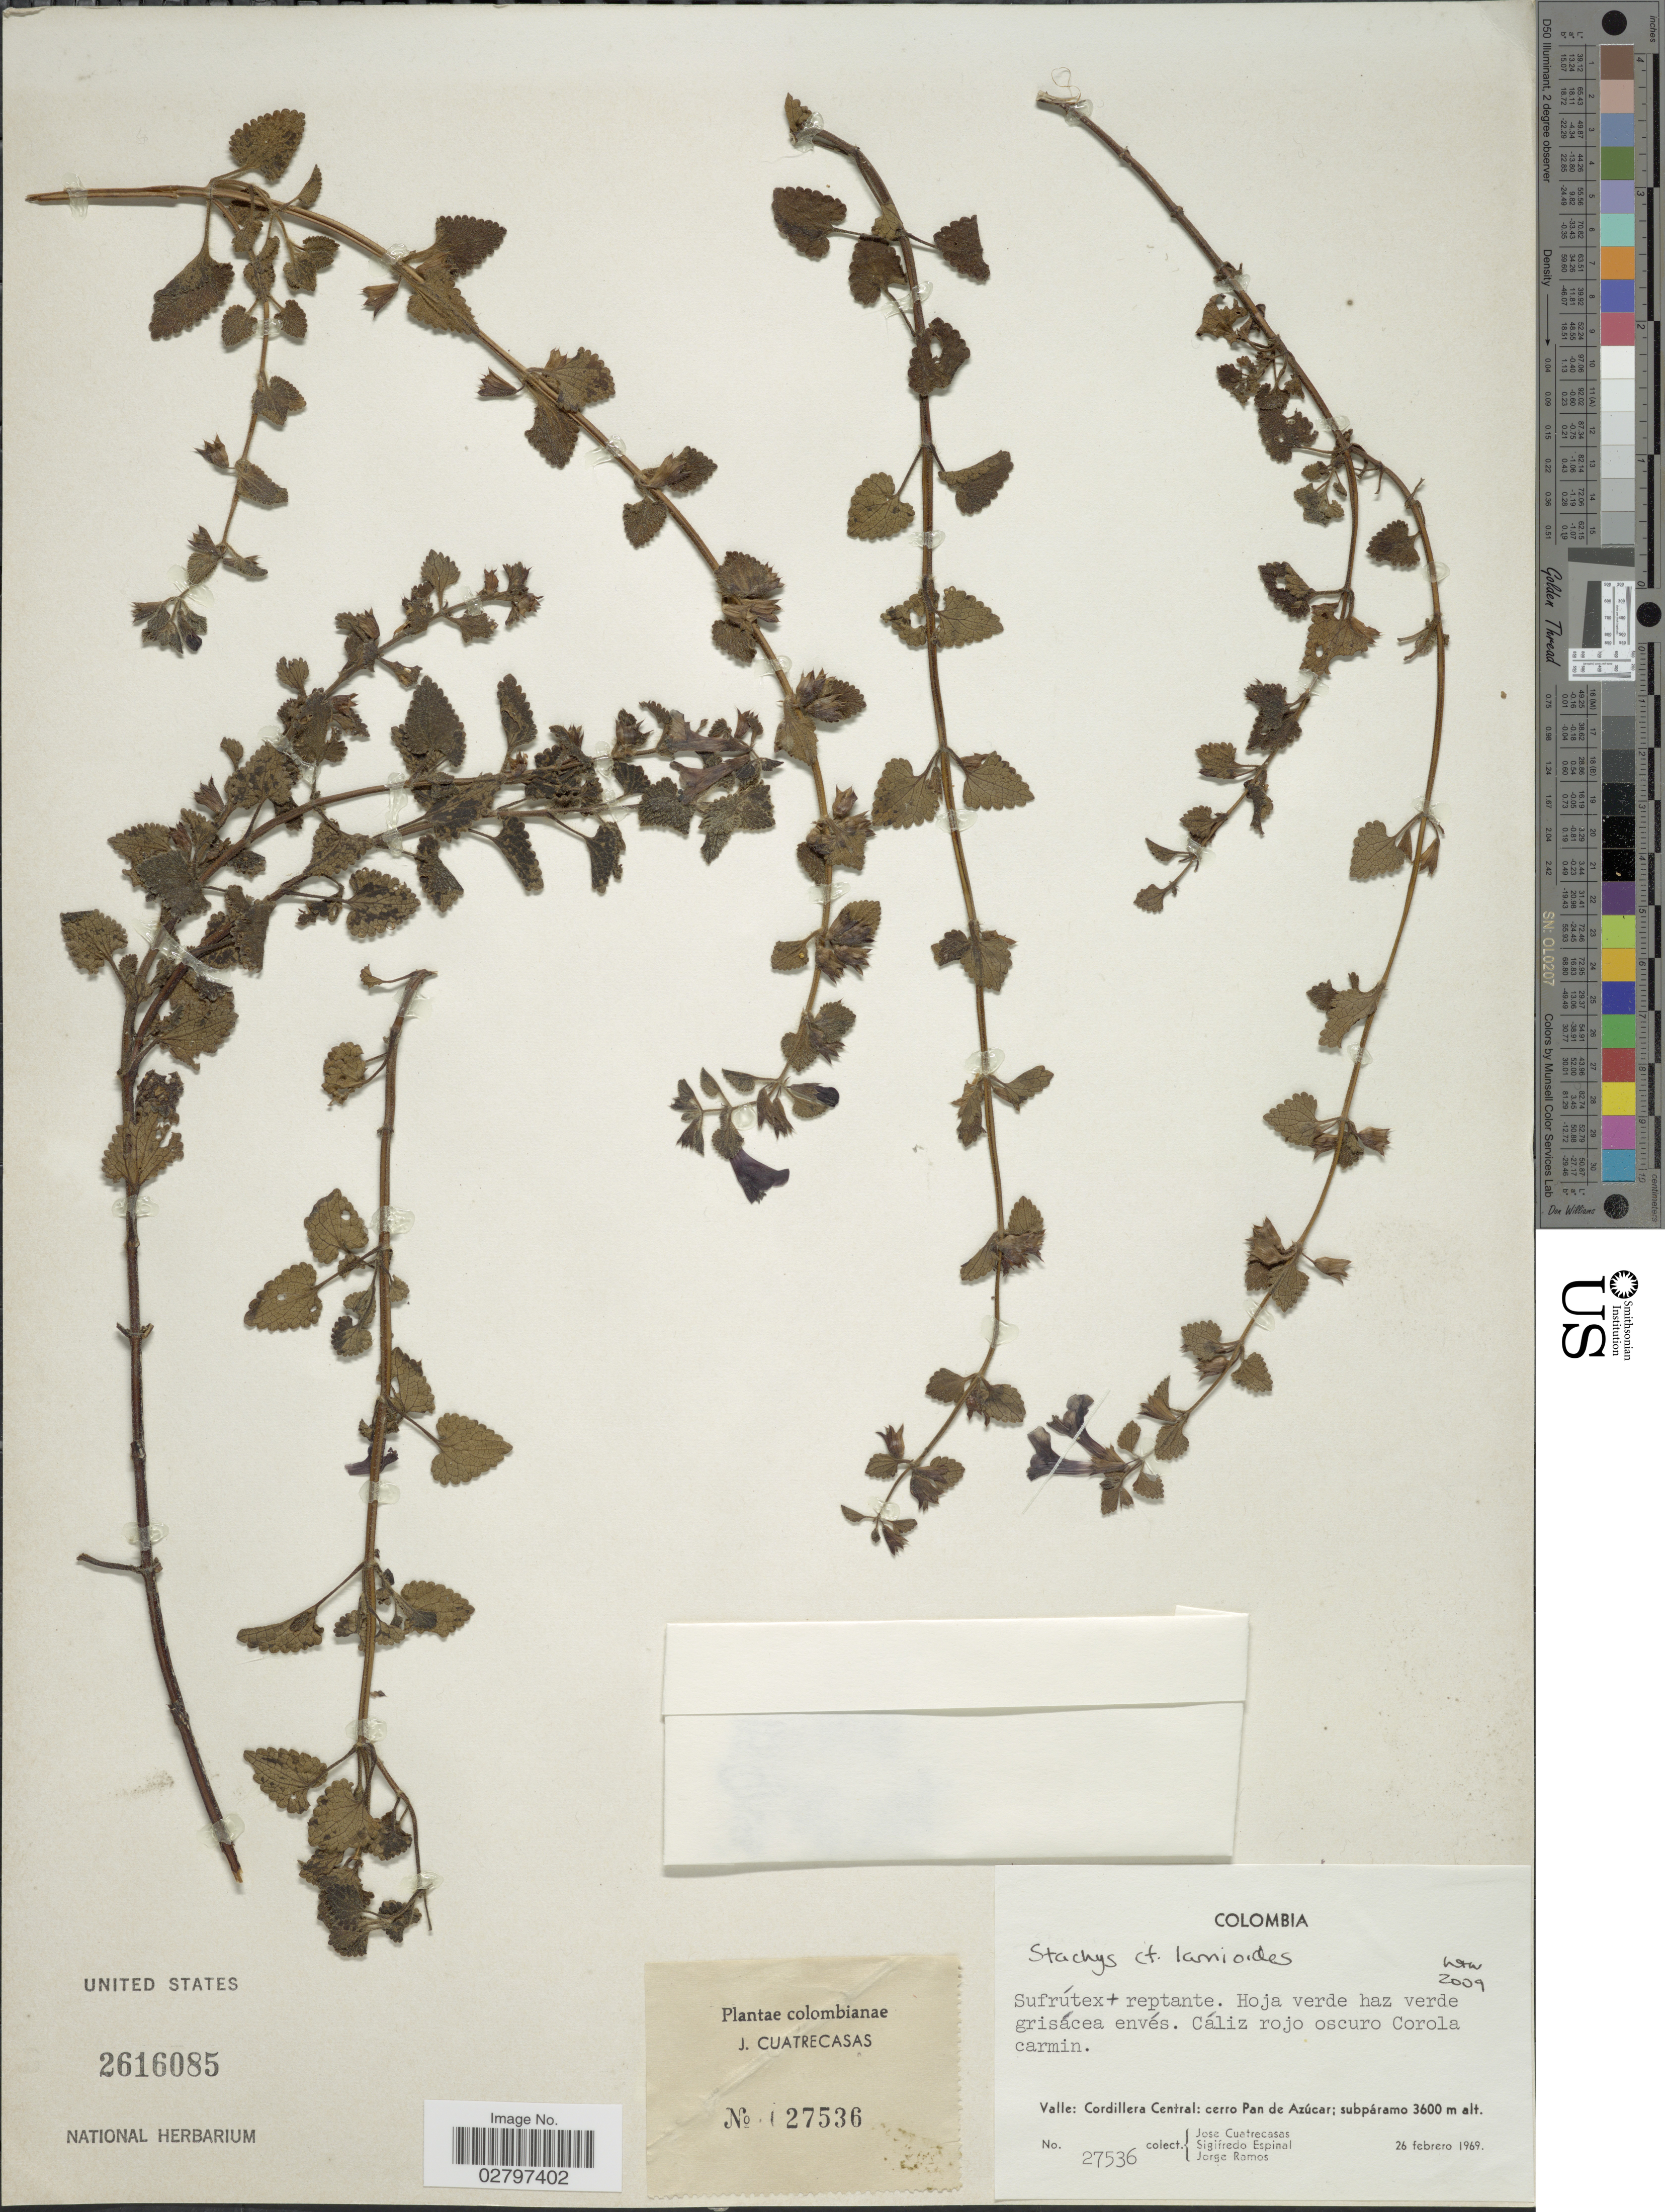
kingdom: Plantae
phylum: Tracheophyta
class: Magnoliopsida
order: Lamiales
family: Lamiaceae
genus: Stachys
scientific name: Stachys lamioides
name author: Benth.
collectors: J. Cuatrecasas, S. T. Espinal & J. Ramos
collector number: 27536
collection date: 1969-02-26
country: Colombia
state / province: Valle del Cauca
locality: Valle: Cordillera Central: cerro Pan de Azúcar.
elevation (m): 3600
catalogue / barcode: US 2616085